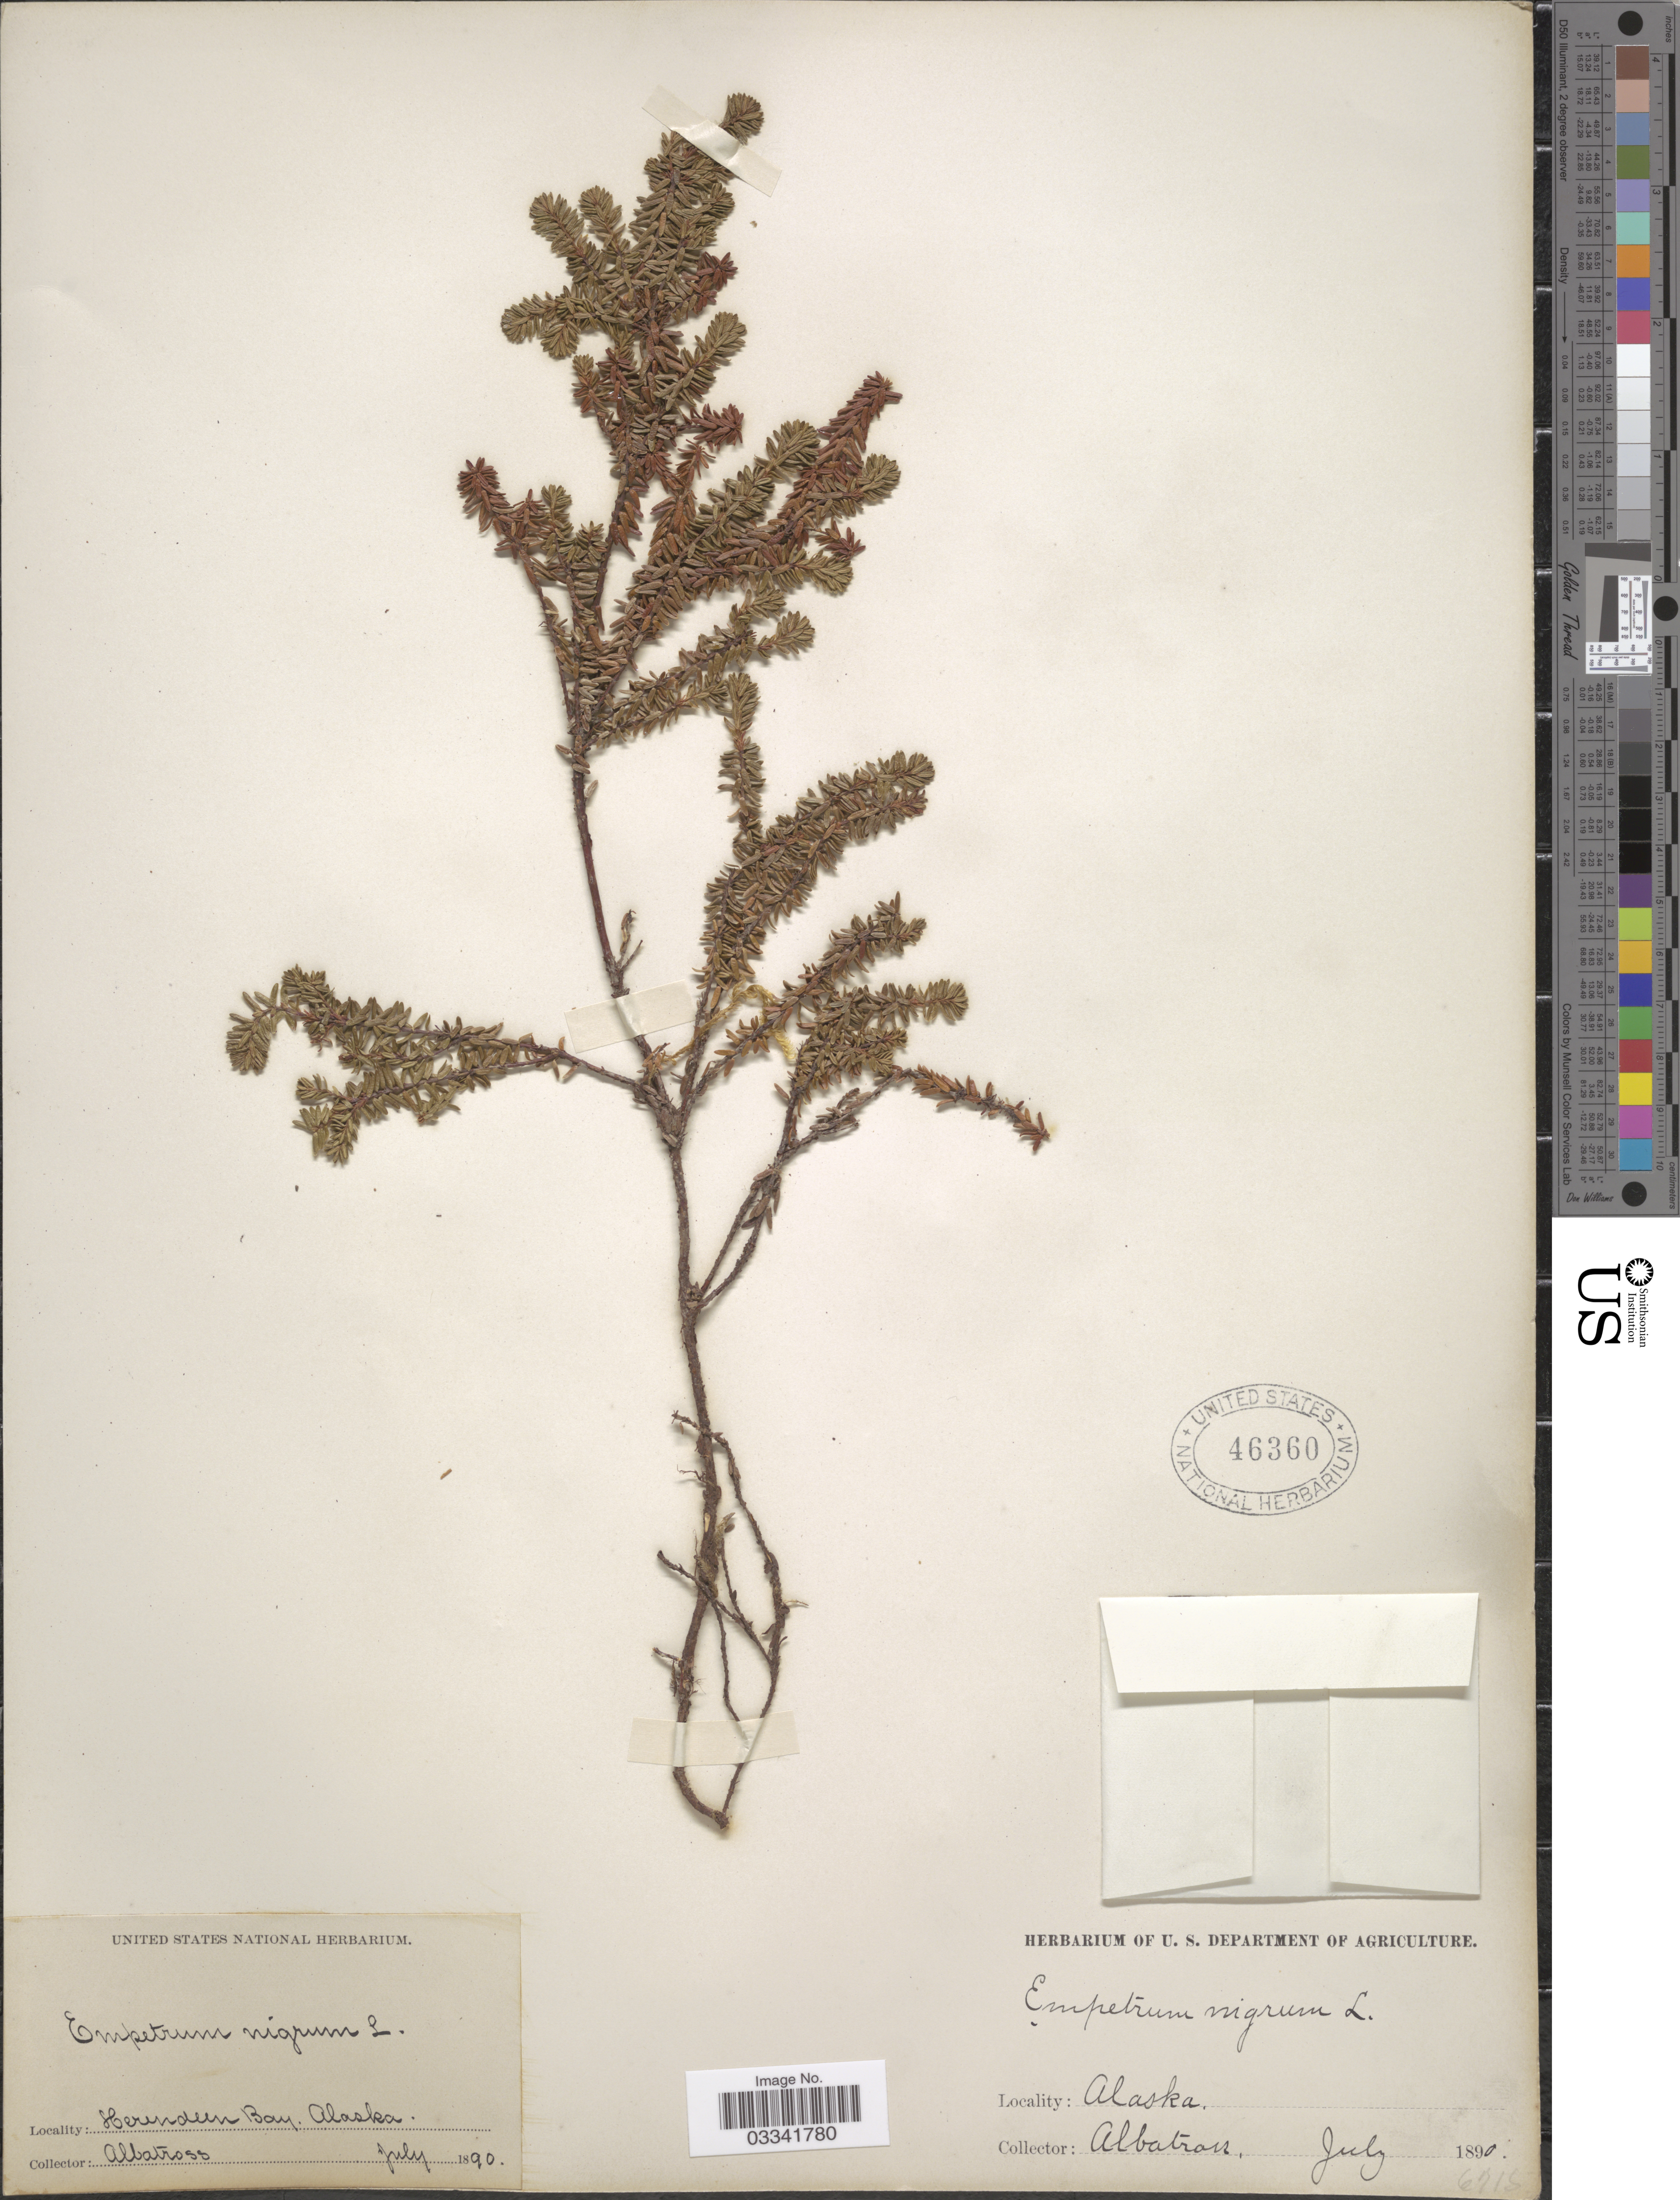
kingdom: Plantae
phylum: Tracheophyta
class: Magnoliopsida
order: Ericales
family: Ericaceae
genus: Empetrum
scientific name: Empetrum nigrum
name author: L.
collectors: Albatross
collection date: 1890-07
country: United States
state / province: Alaska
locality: Herendeen Bay.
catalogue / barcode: US 46360